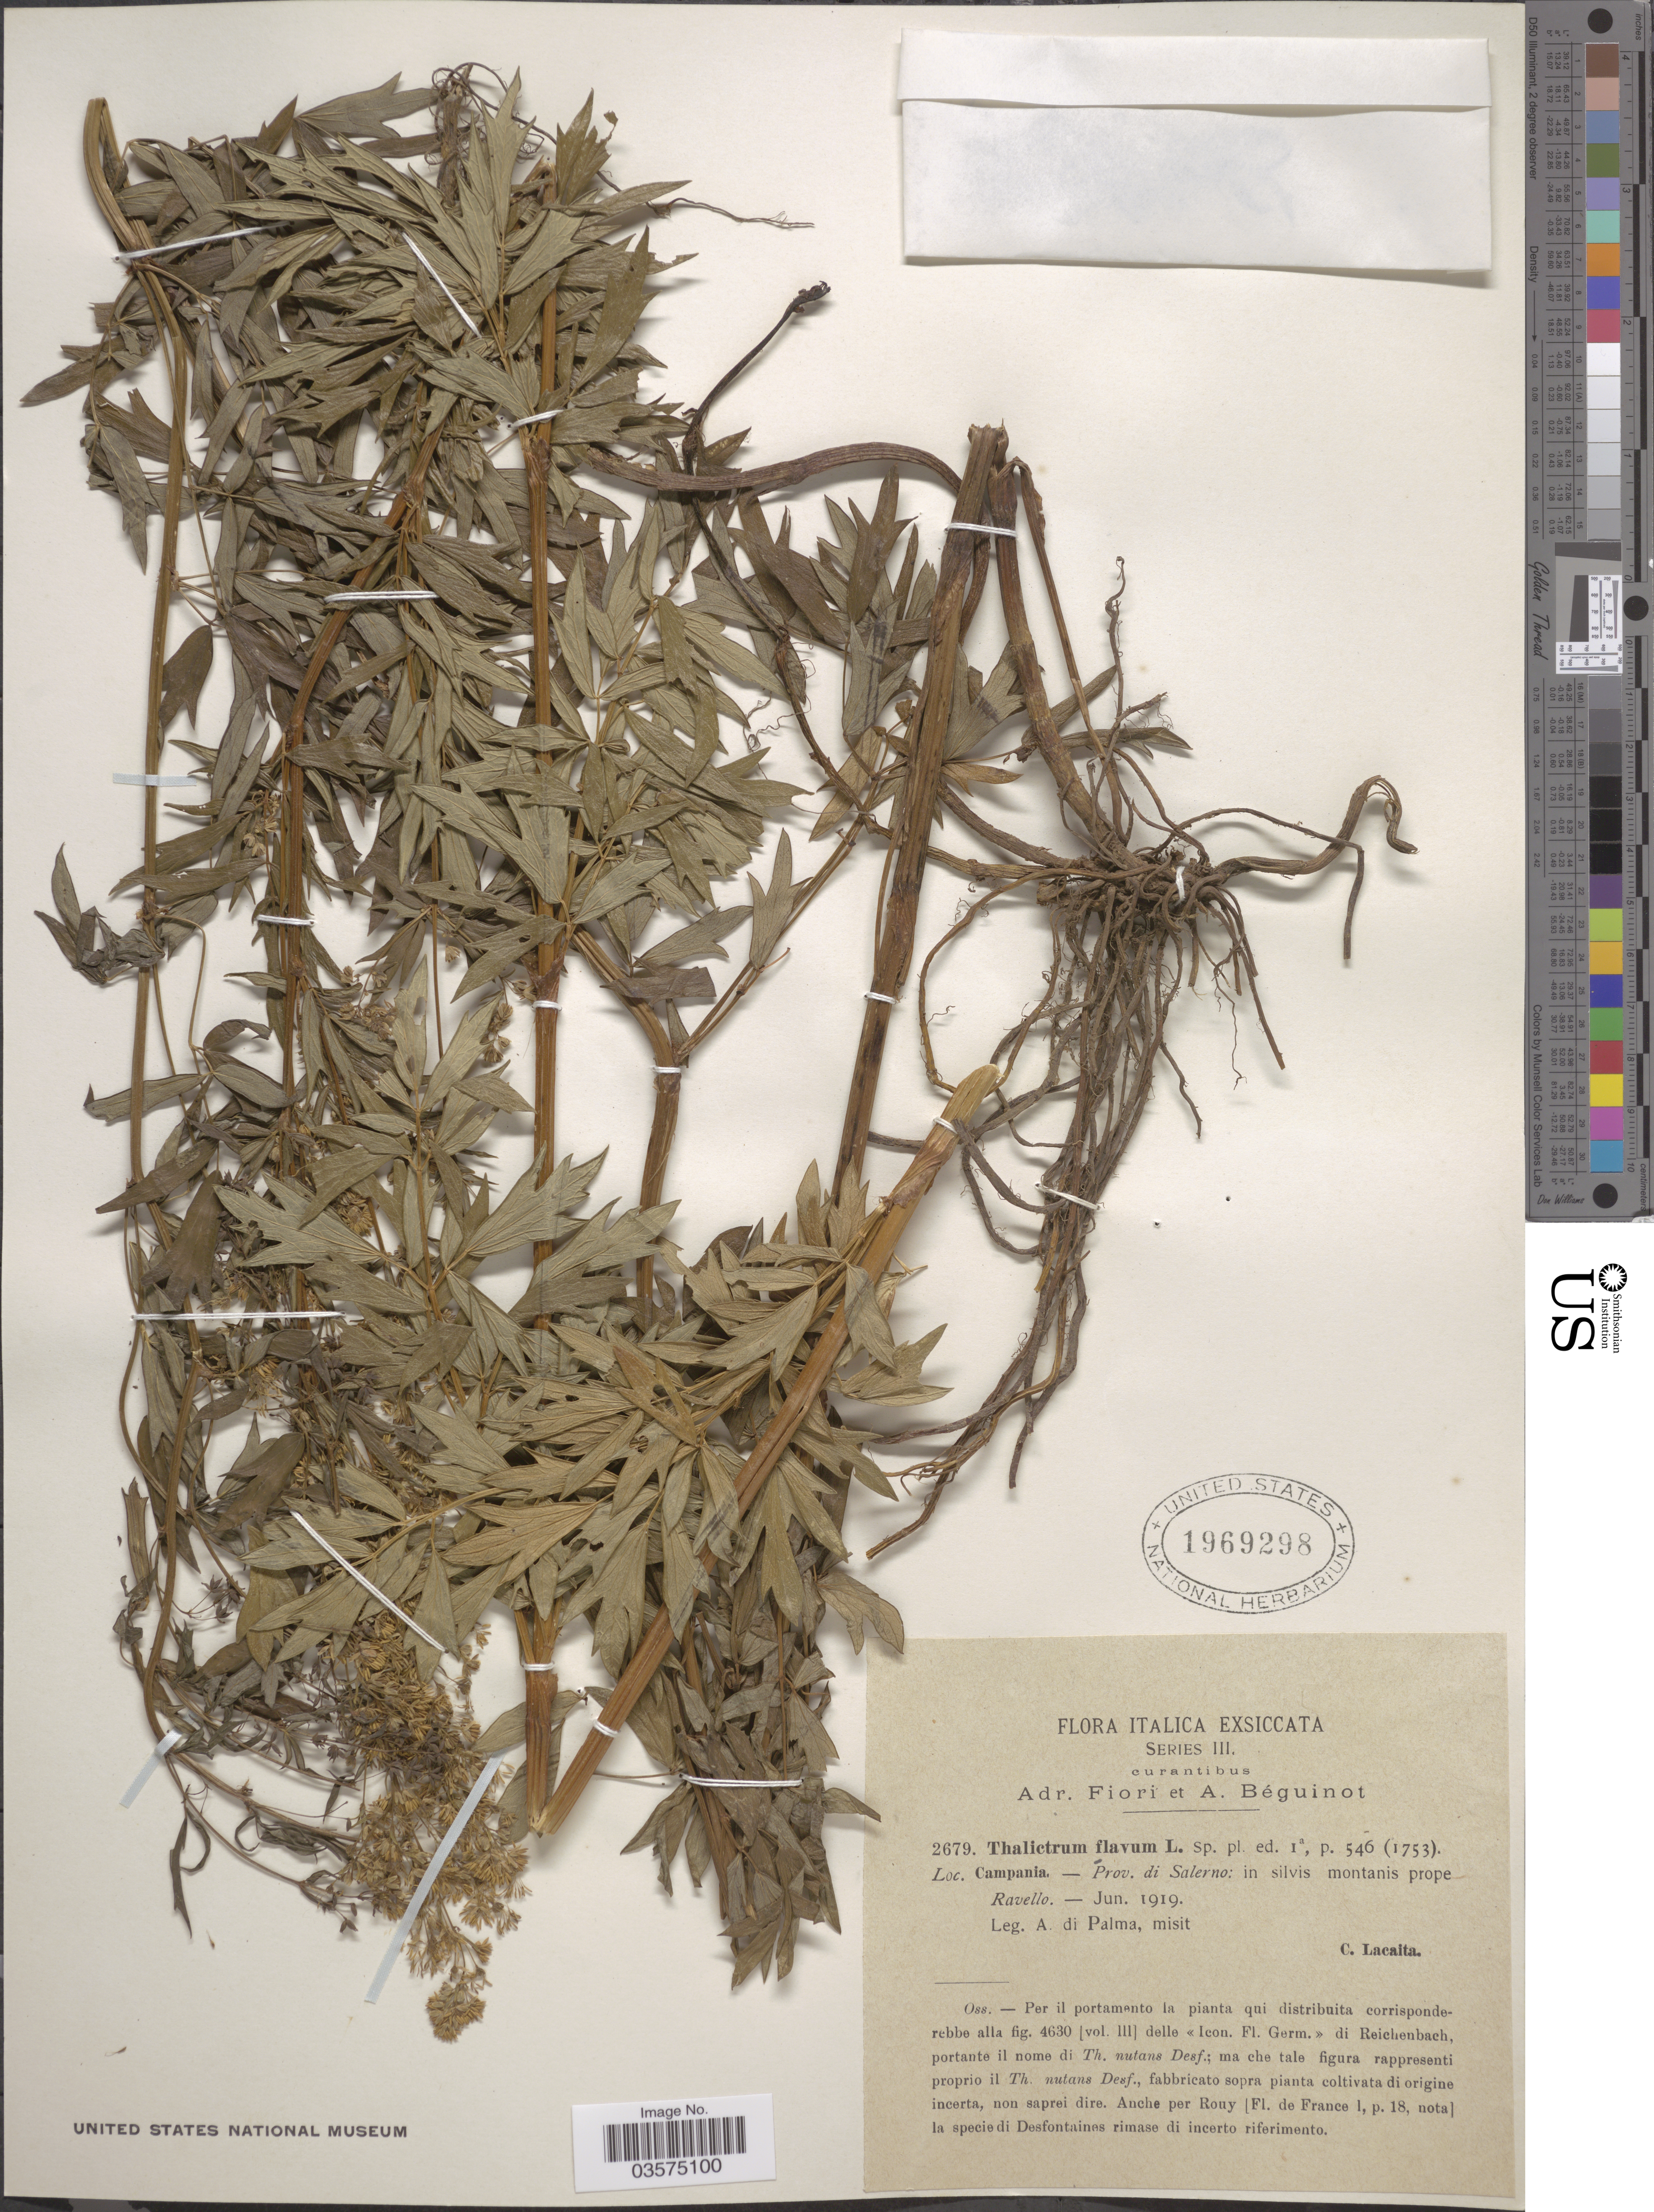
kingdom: Plantae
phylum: Tracheophyta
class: Magnoliopsida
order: Ranunculales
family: Ranunculaceae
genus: Thalictrum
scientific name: Thalictrum flavum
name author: L.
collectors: A. Di Palma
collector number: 2679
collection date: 1919-06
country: Italy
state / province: Campania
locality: Curantibus. Prov. di Salerno: in silvis montanis prope Ravello.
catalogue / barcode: US 1969298